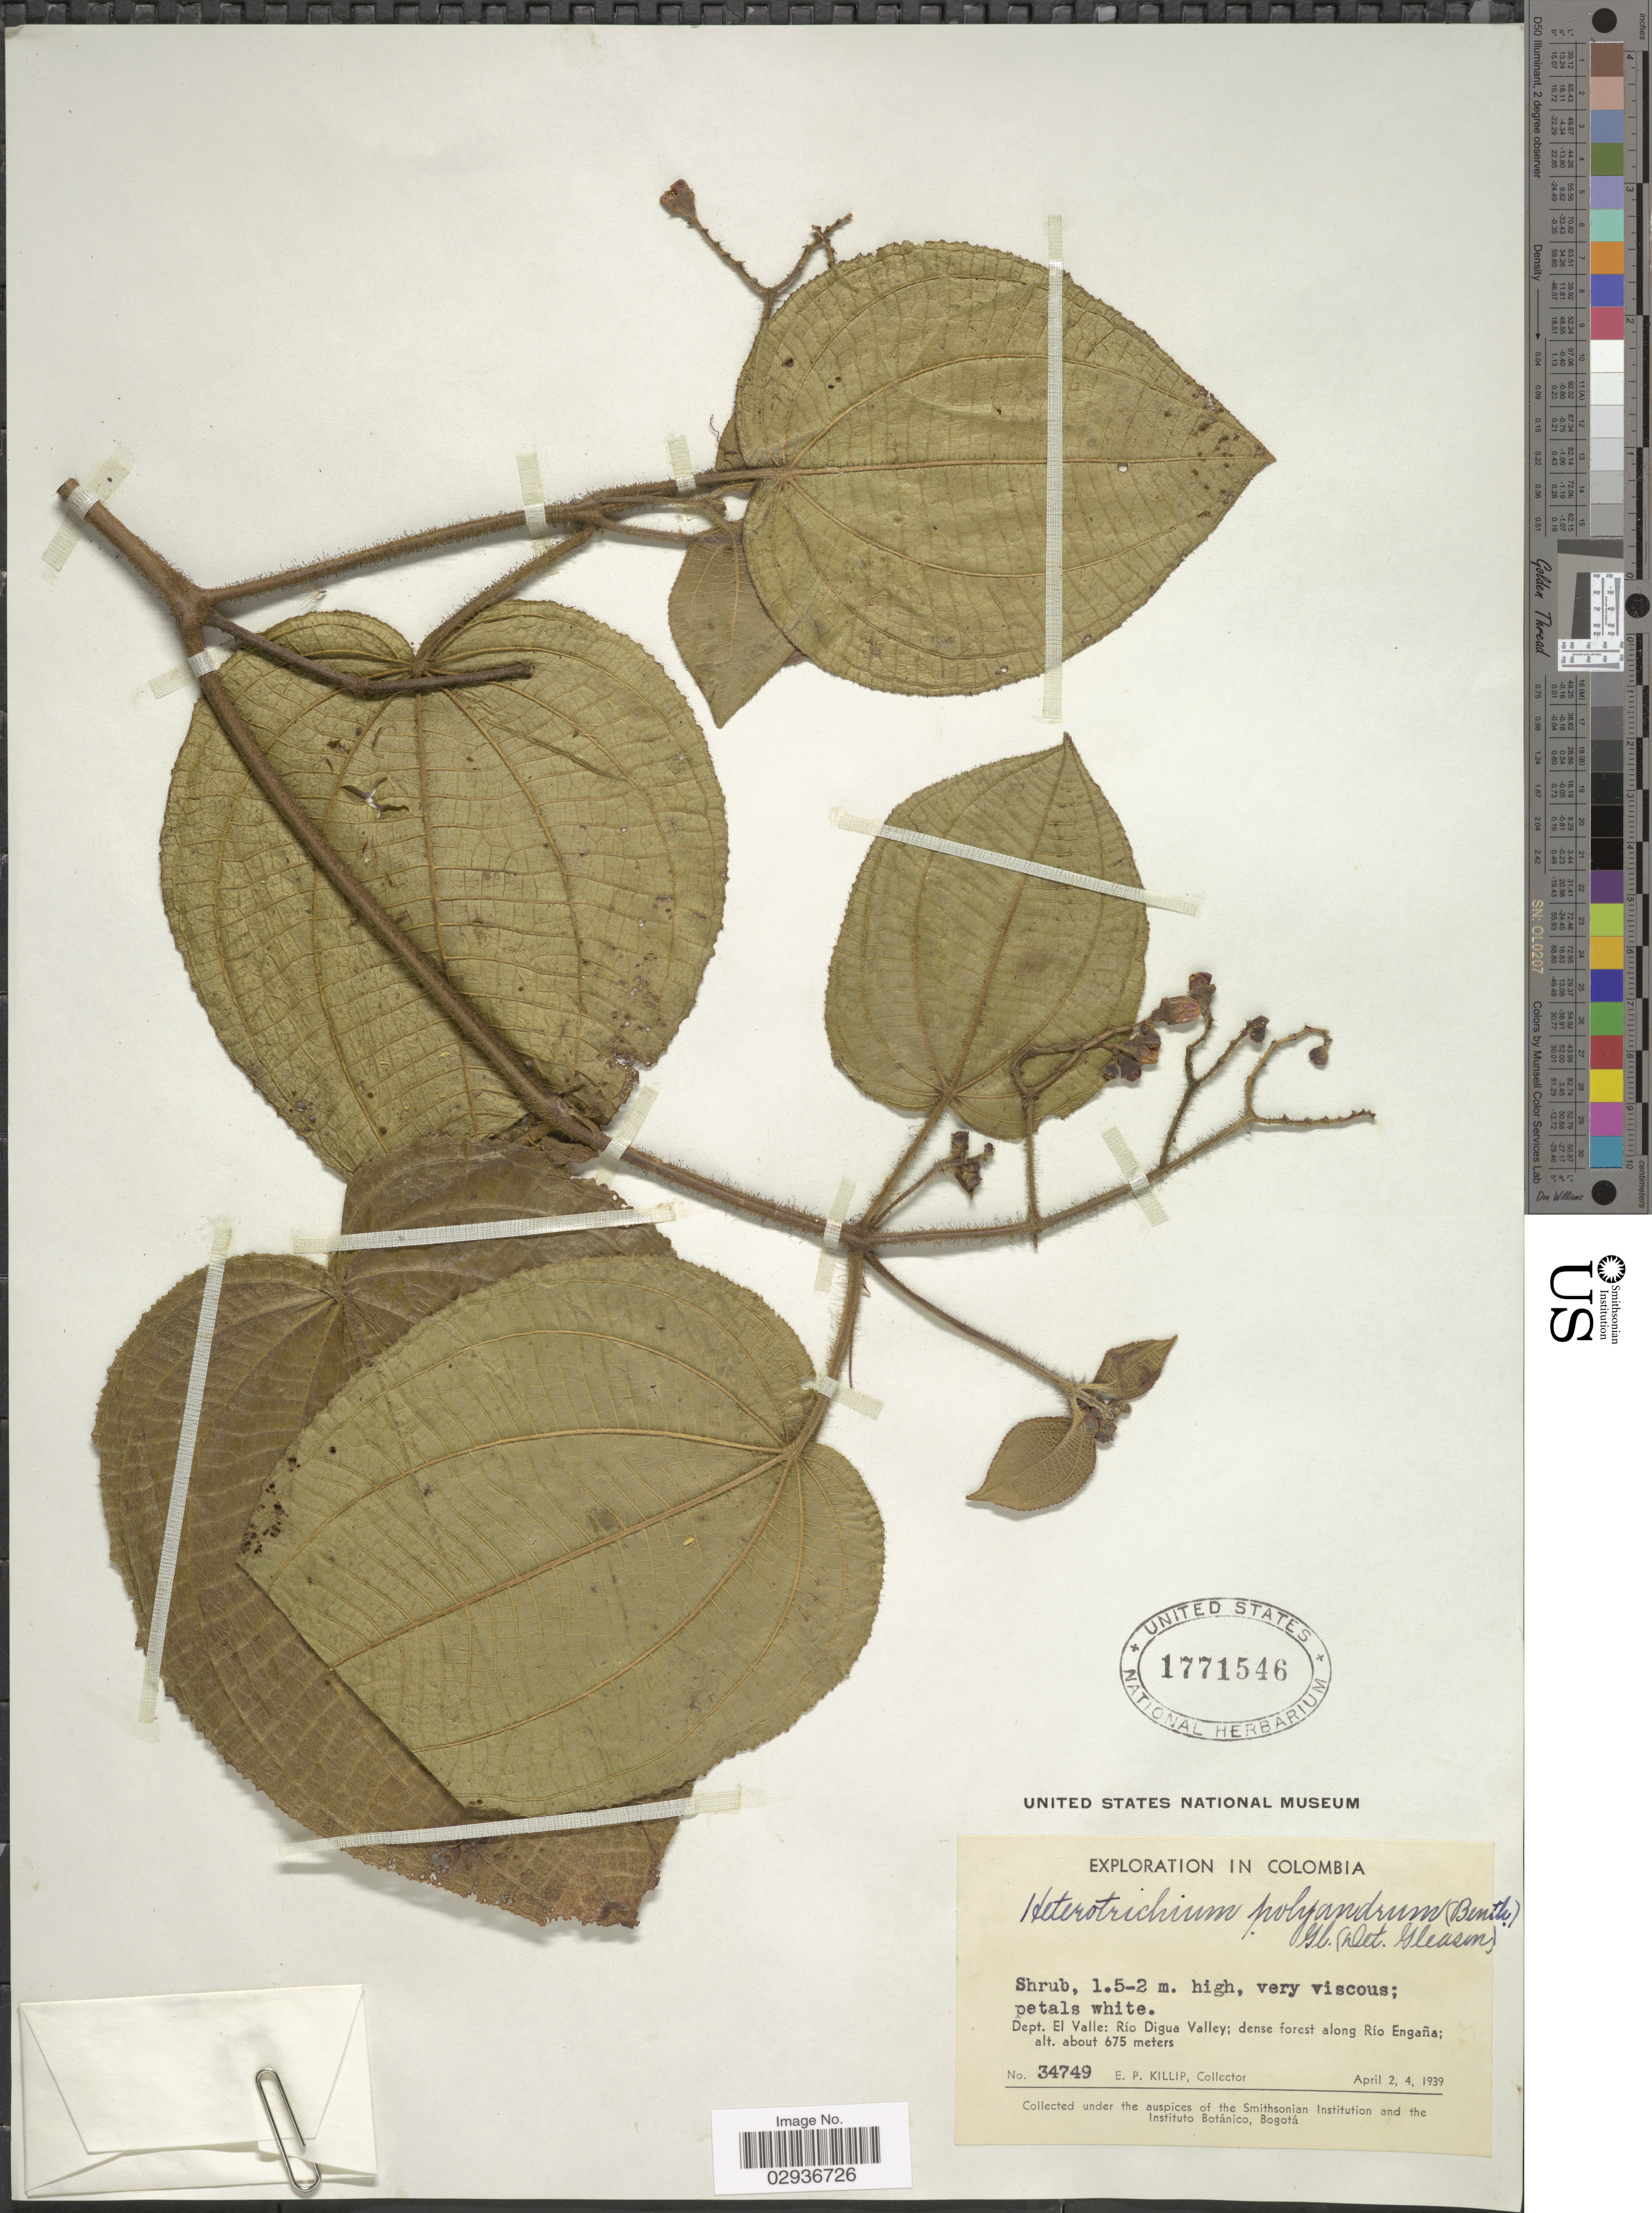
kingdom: Plantae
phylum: Tracheophyta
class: Magnoliopsida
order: Myrtales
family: Melastomataceae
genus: Miconia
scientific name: Miconia benthamiana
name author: Triana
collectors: E. P. Killip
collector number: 34749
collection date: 1939-04-02/1939-04-04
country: Colombia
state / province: Valle del Cauca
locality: Dept. El Valle: Río Digua Valley; dense forest along Río Engaña.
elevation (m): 675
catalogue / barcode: US 1771546